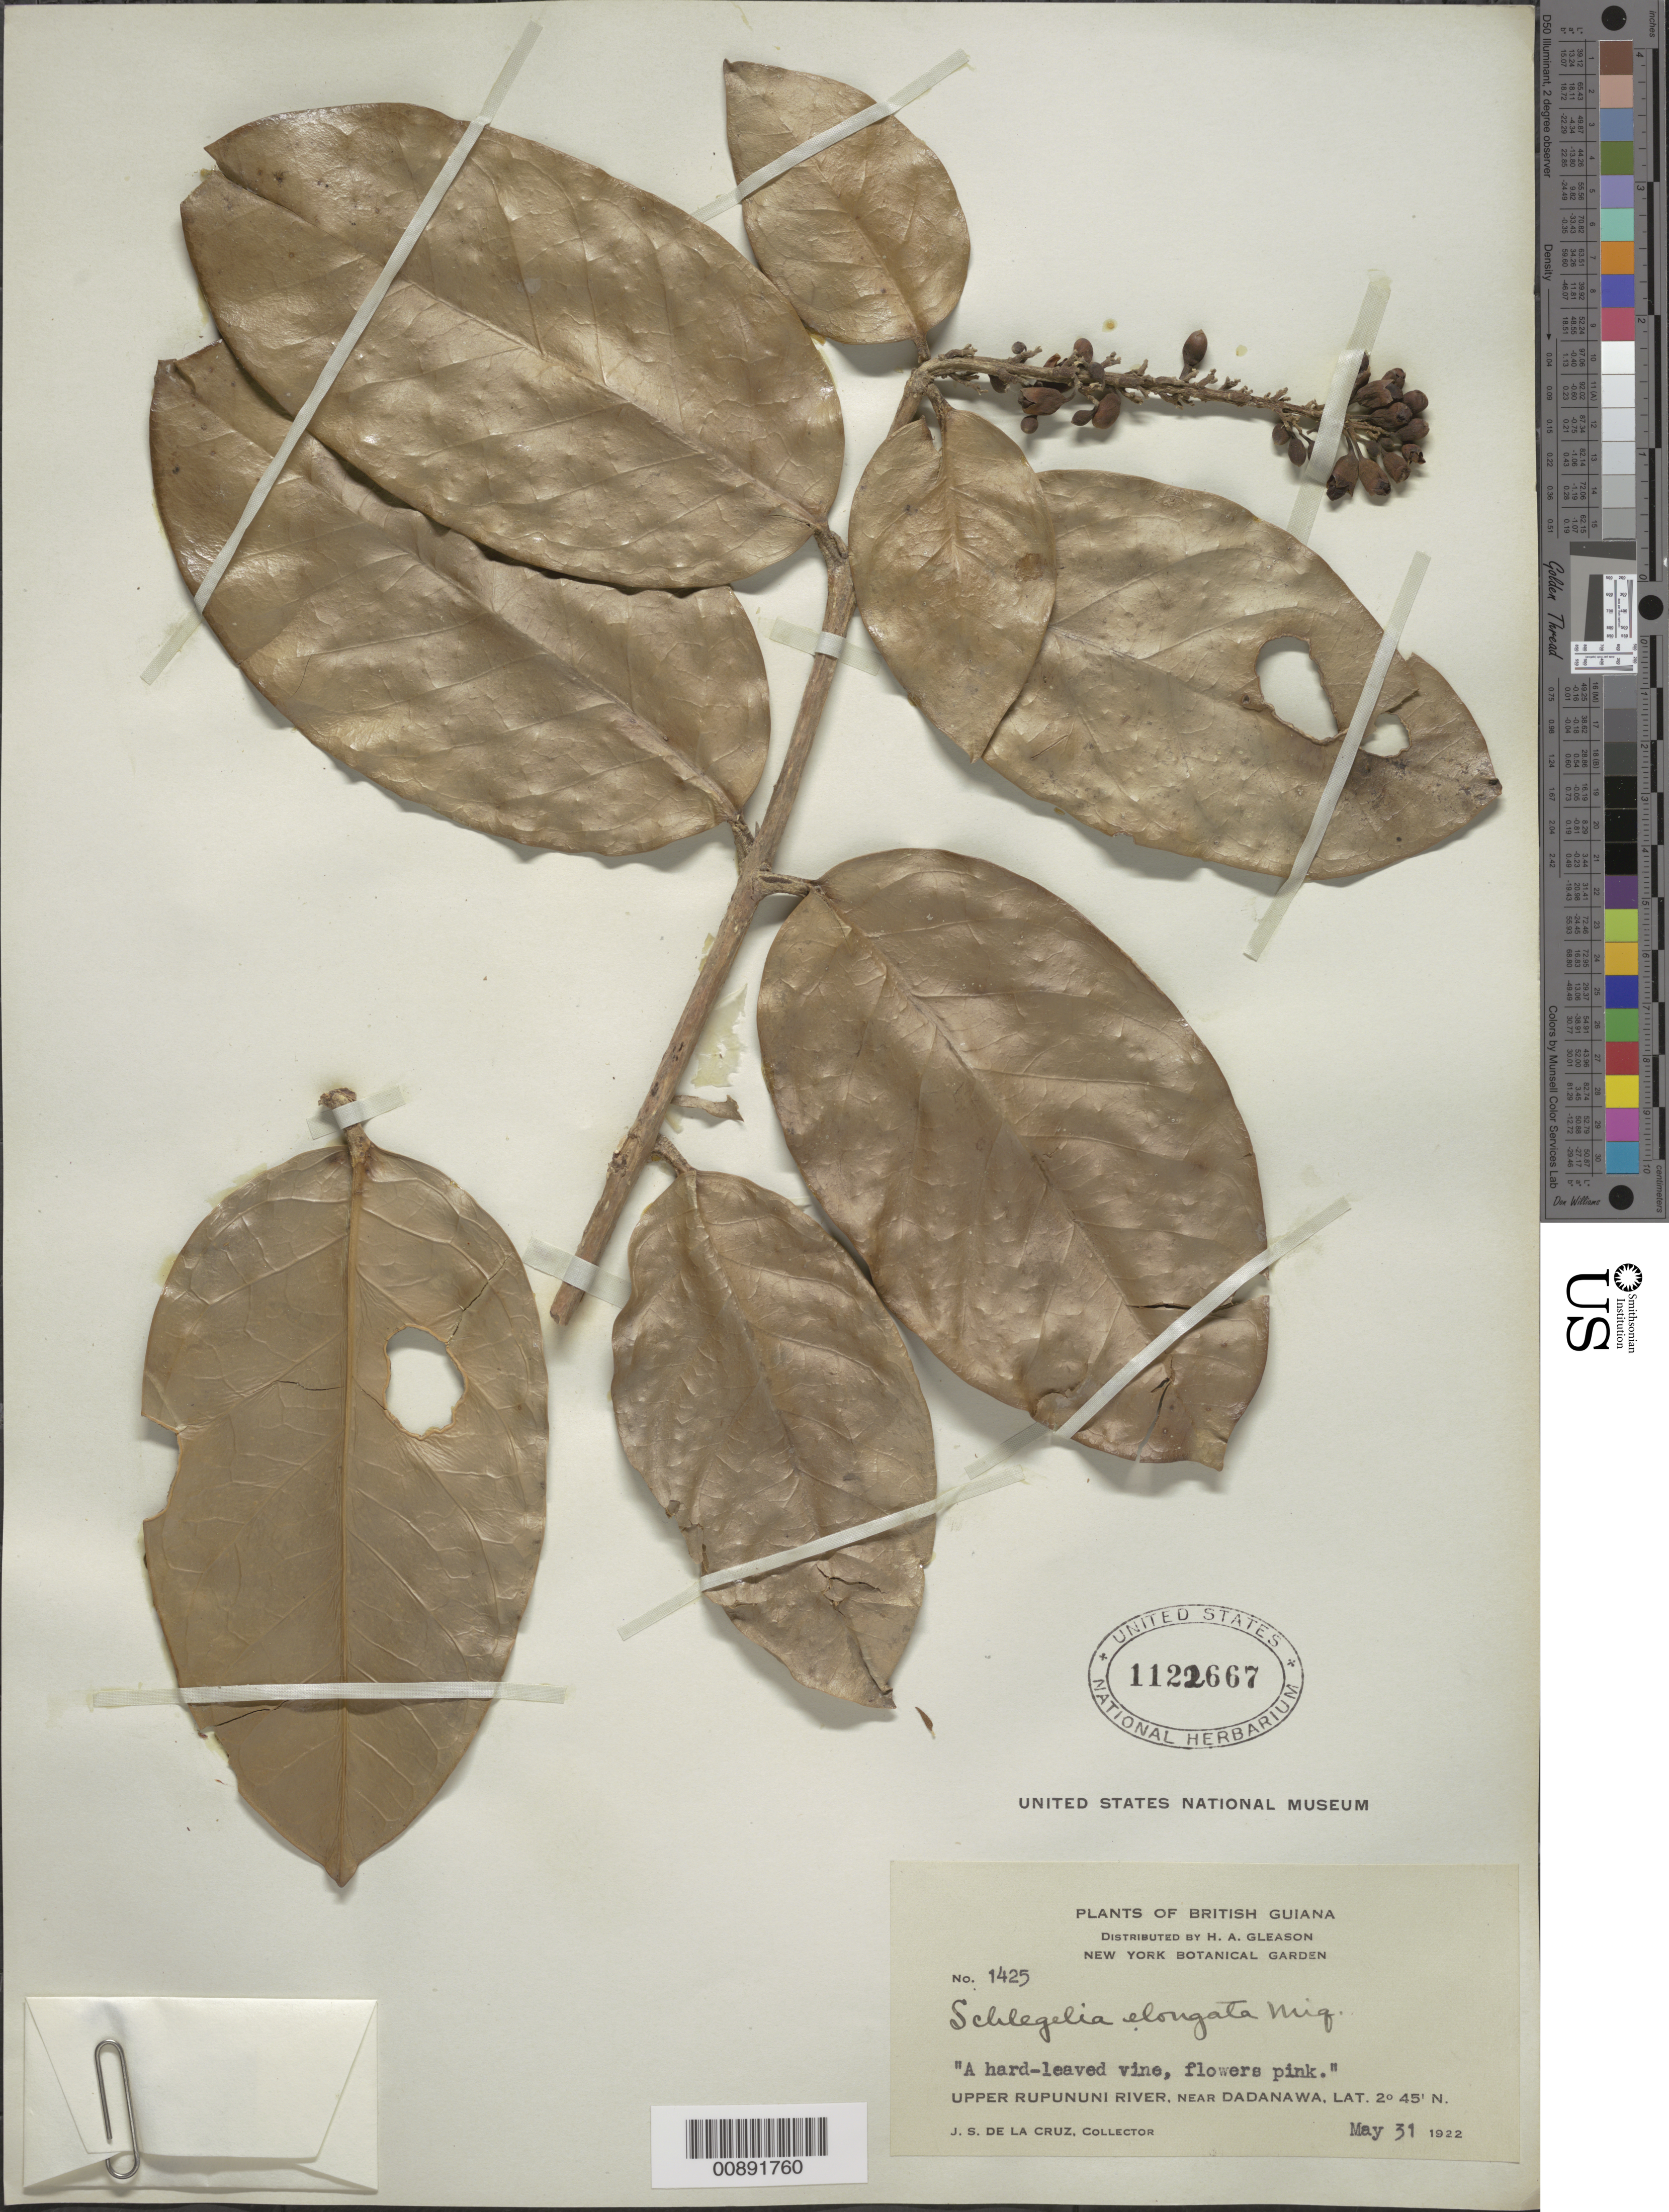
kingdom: Plantae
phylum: Tracheophyta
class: Magnoliopsida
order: Lamiales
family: Schlegeliaceae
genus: Schlegelia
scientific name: Schlegelia violacea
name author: (Aubl.) Griseb.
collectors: J. S. de la Cruz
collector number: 1425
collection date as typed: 31-May-22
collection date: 1922-05-31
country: Guyana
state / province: U. Takutu-U. Essequibo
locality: Dadanawa, vic., upper Rupununi R.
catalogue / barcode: US 1122667